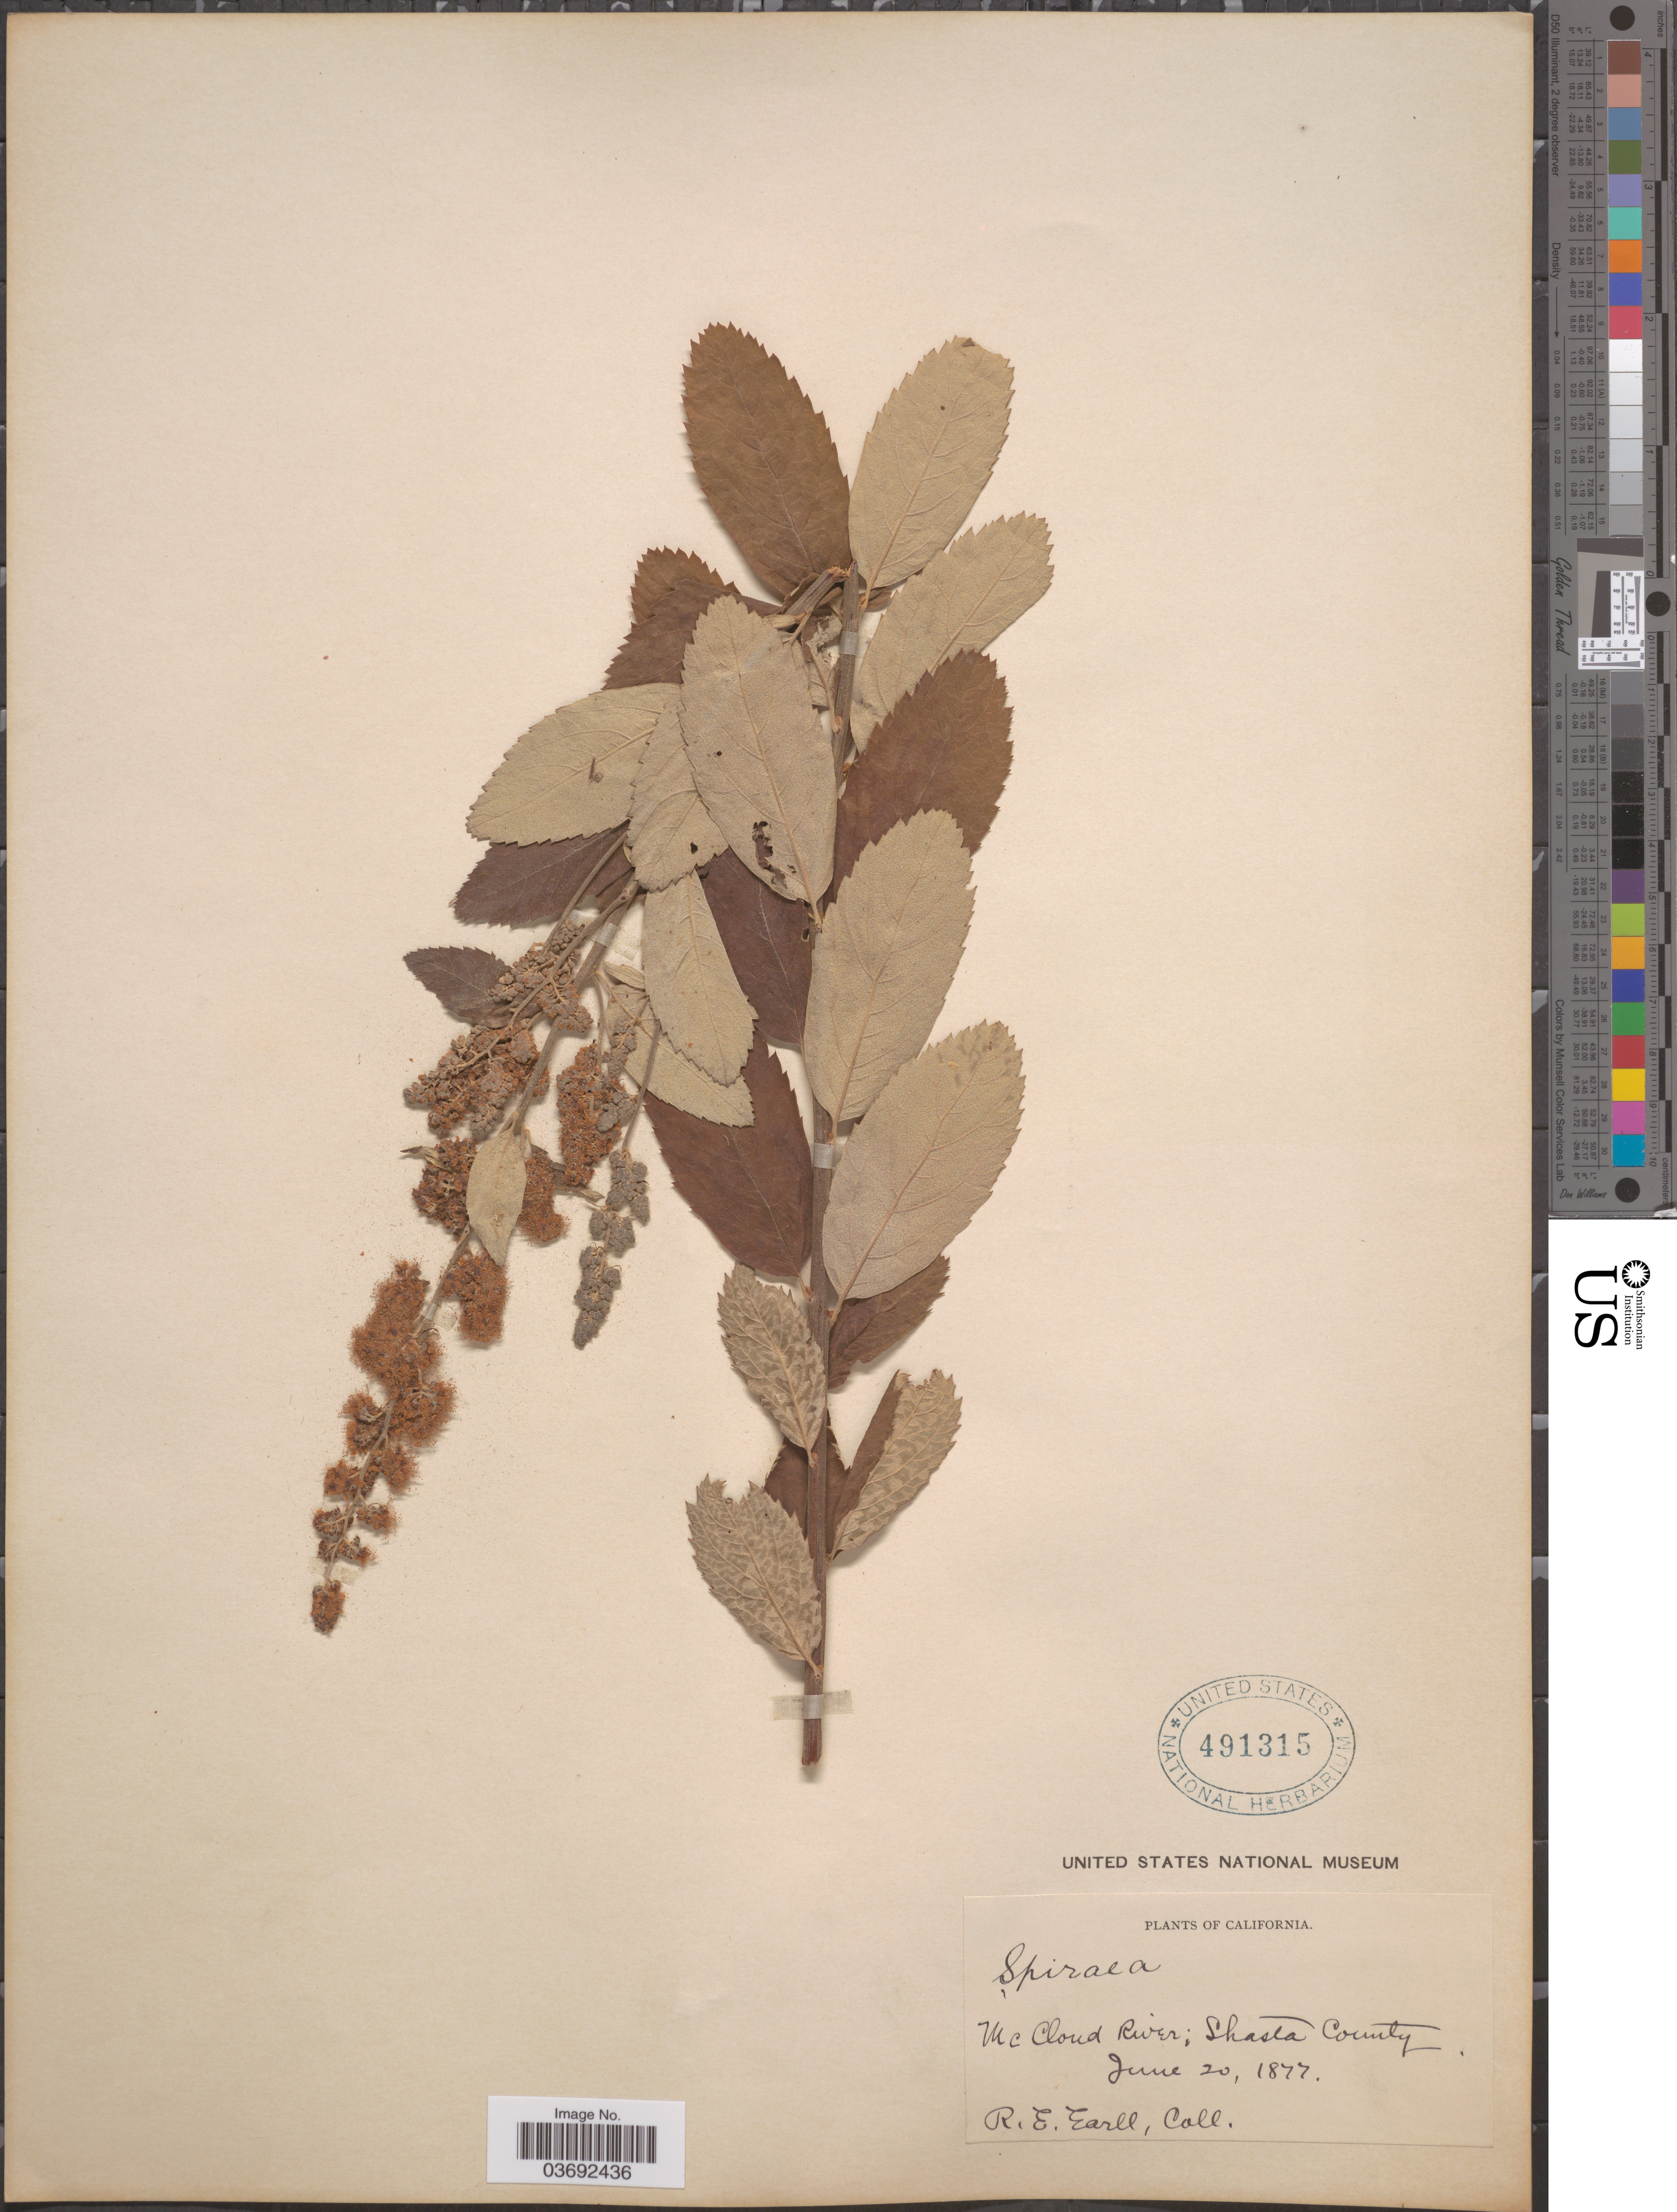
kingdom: Plantae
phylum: Tracheophyta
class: Magnoliopsida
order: Rosales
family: Rosaceae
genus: Spiraea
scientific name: Spiraea douglasii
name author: Hook.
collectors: R. Earll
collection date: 1877-06-20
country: United States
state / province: California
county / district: Shasta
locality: Mc Cloud River; Shasta County.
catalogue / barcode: US 491315